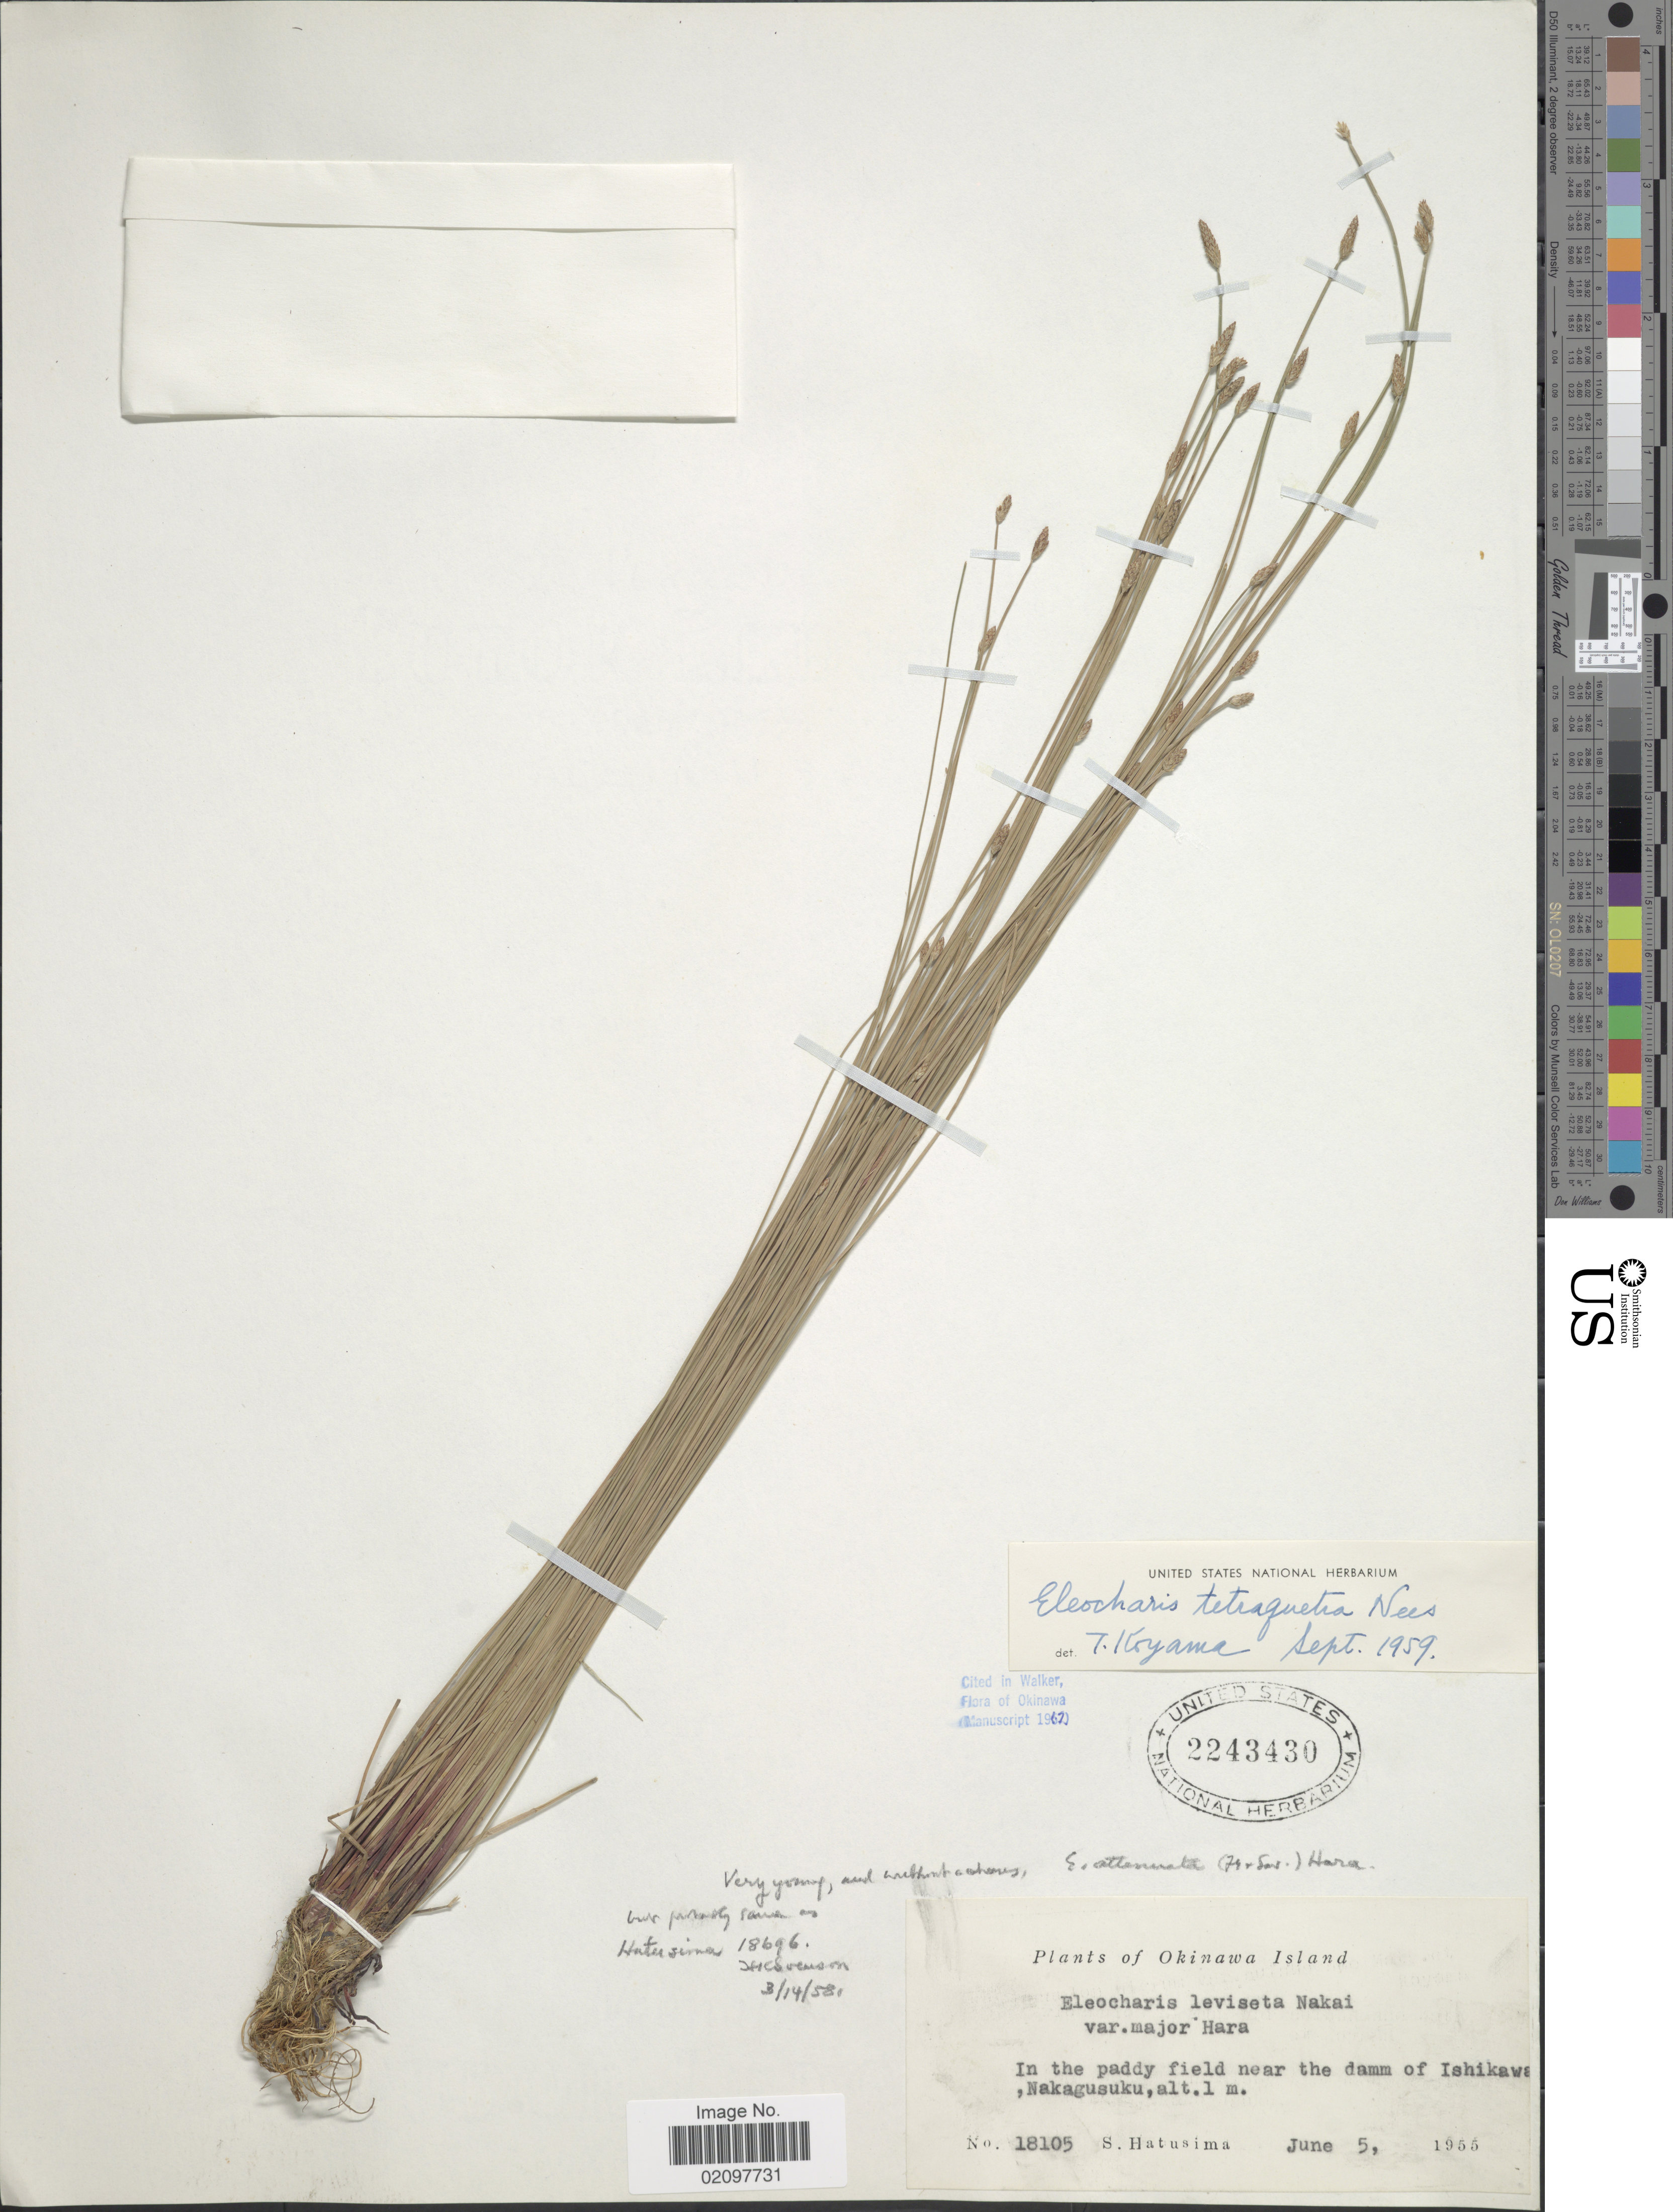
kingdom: Plantae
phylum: Tracheophyta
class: Liliopsida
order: Poales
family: Cyperaceae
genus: Eleocharis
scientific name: Eleocharis tetraquetra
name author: Nees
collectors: S. Hatusima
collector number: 18105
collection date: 1955-06-05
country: Japan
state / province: Okinawa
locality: Okinawa Island. In the paddy field near the damm of Ishikawa, Nakagusuku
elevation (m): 1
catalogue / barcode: US 2243430